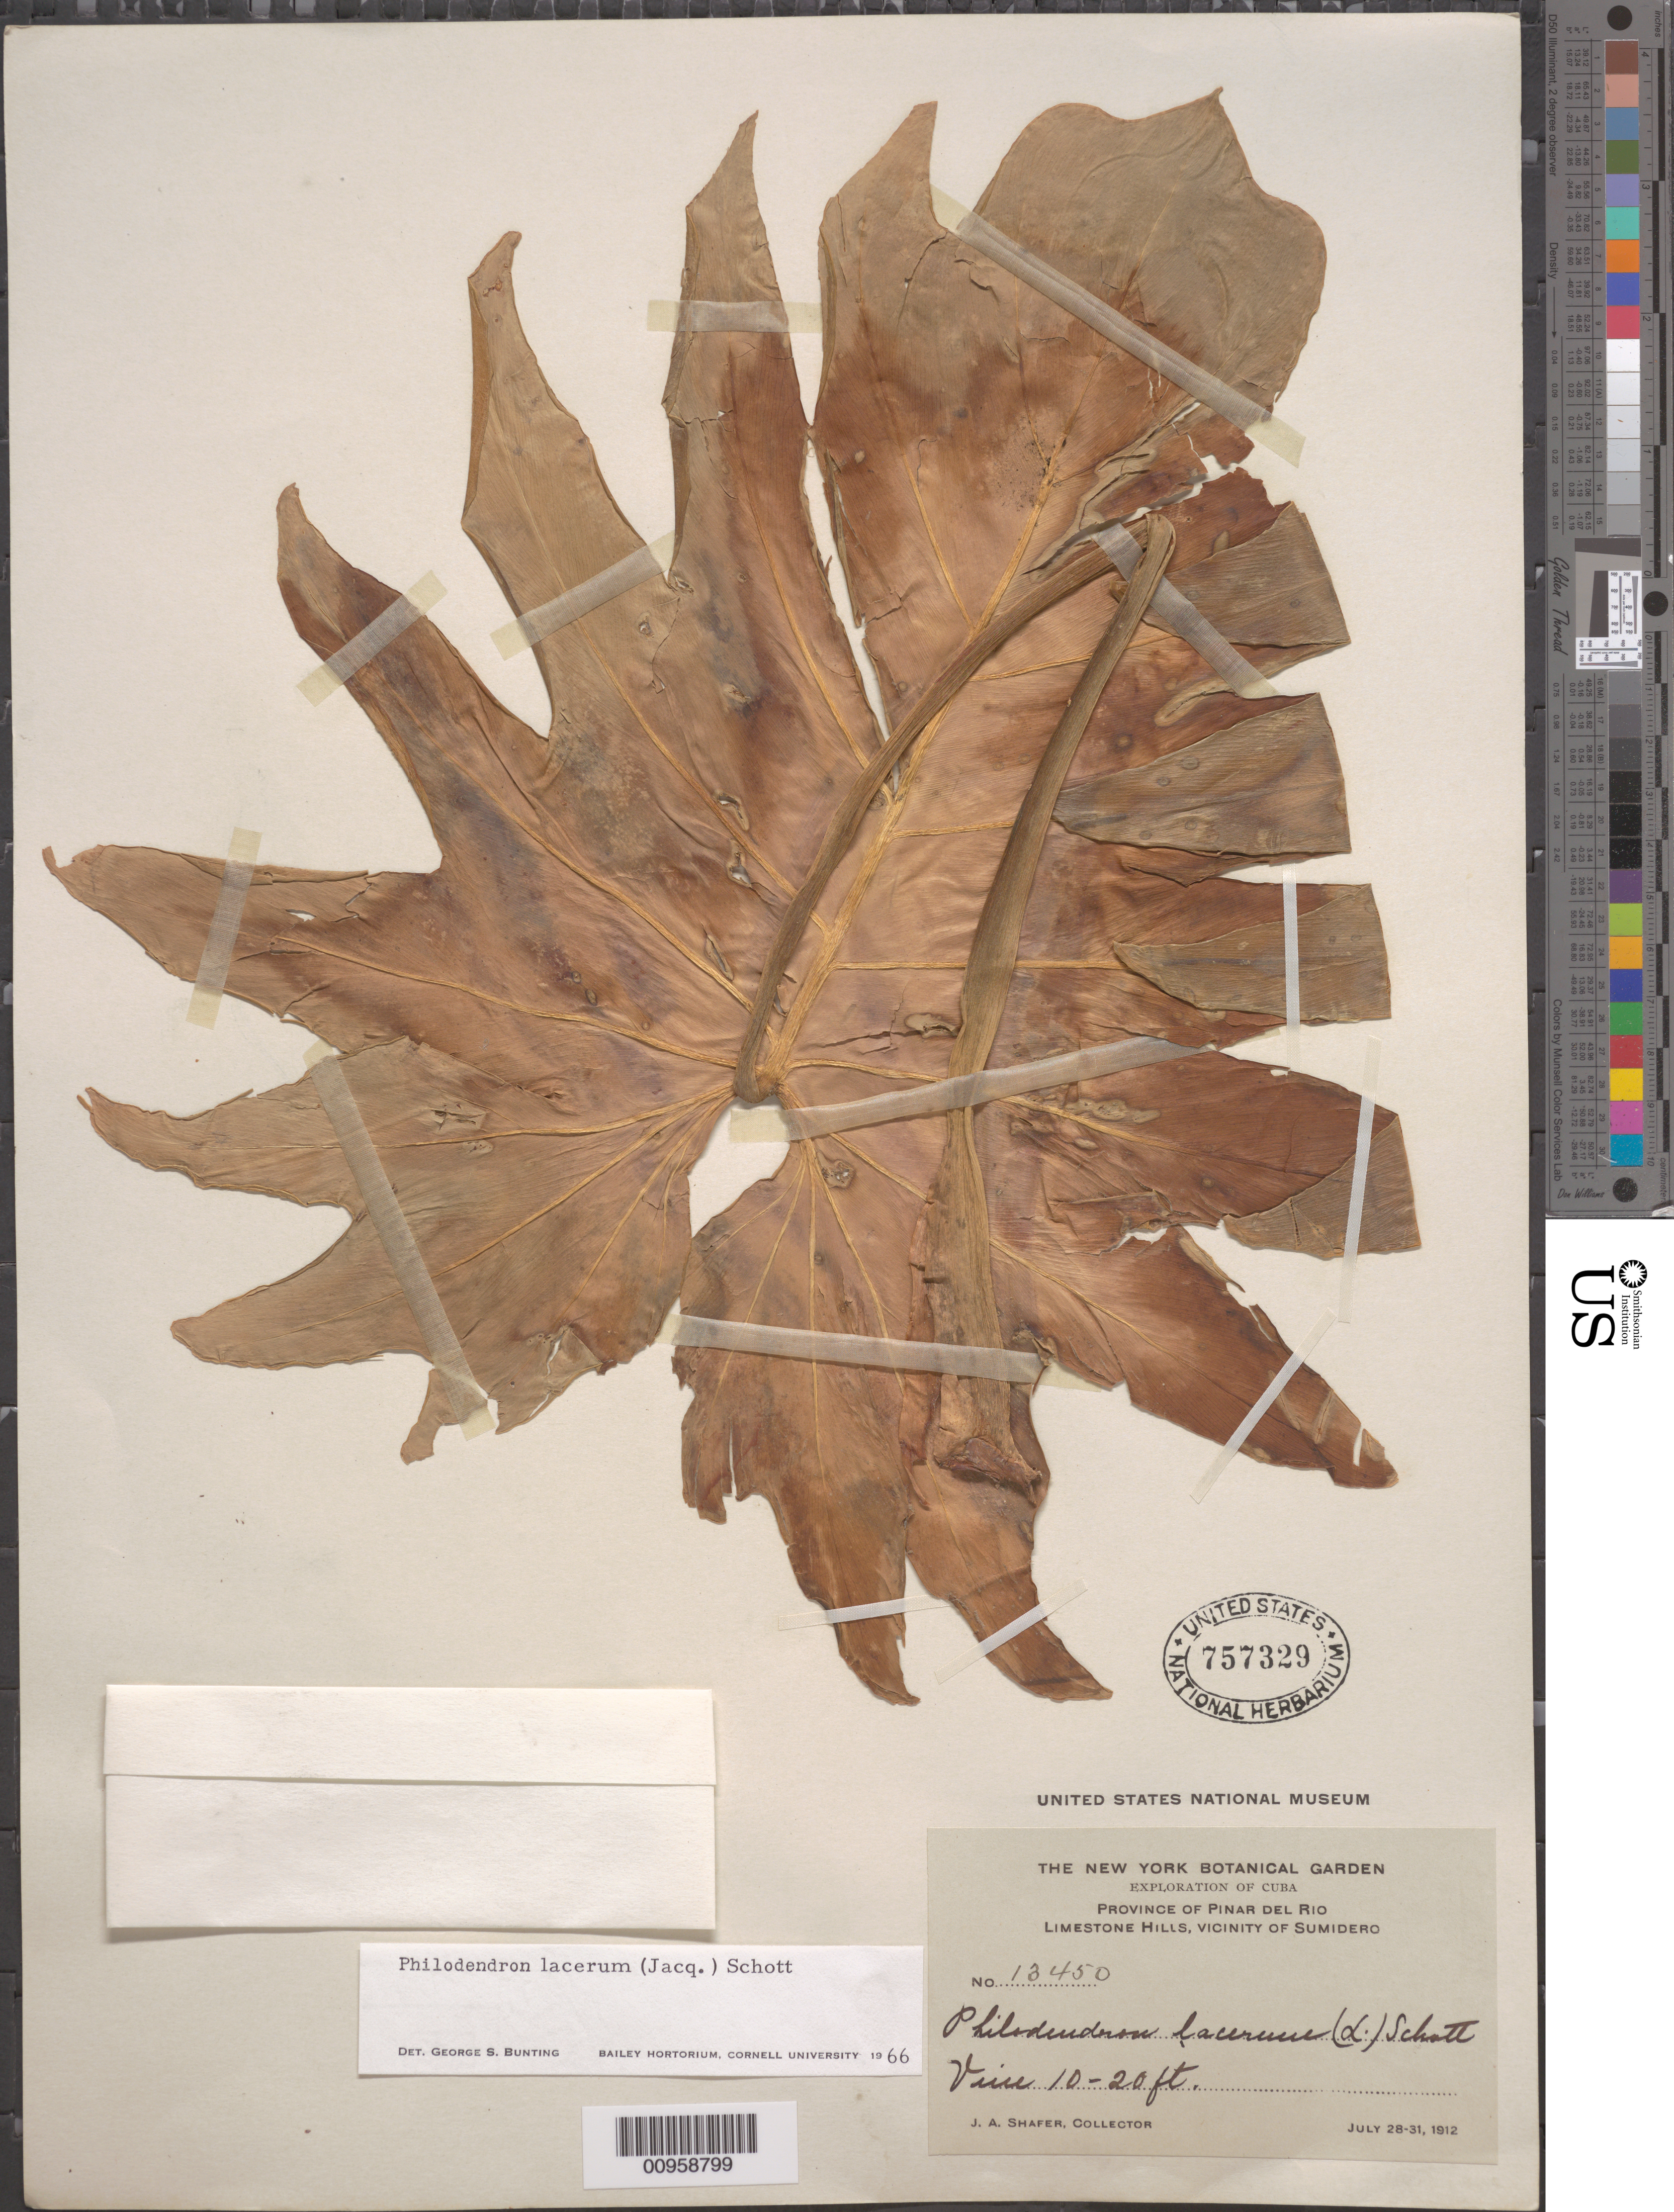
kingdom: Plantae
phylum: Tracheophyta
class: Liliopsida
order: Alismatales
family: Araceae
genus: Philodendron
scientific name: Philodendron lacerum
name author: (Jacq.) Schott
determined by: Bunting, G. S.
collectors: J. A. Shafer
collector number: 13450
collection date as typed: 28 Jul 1912 to 31 Jul 1912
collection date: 1912-07-28/1912-07-31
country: Cuba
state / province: Pinar del Rio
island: Cuba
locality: Vicinity of Sumidero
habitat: Limestone hills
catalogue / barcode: US 757329